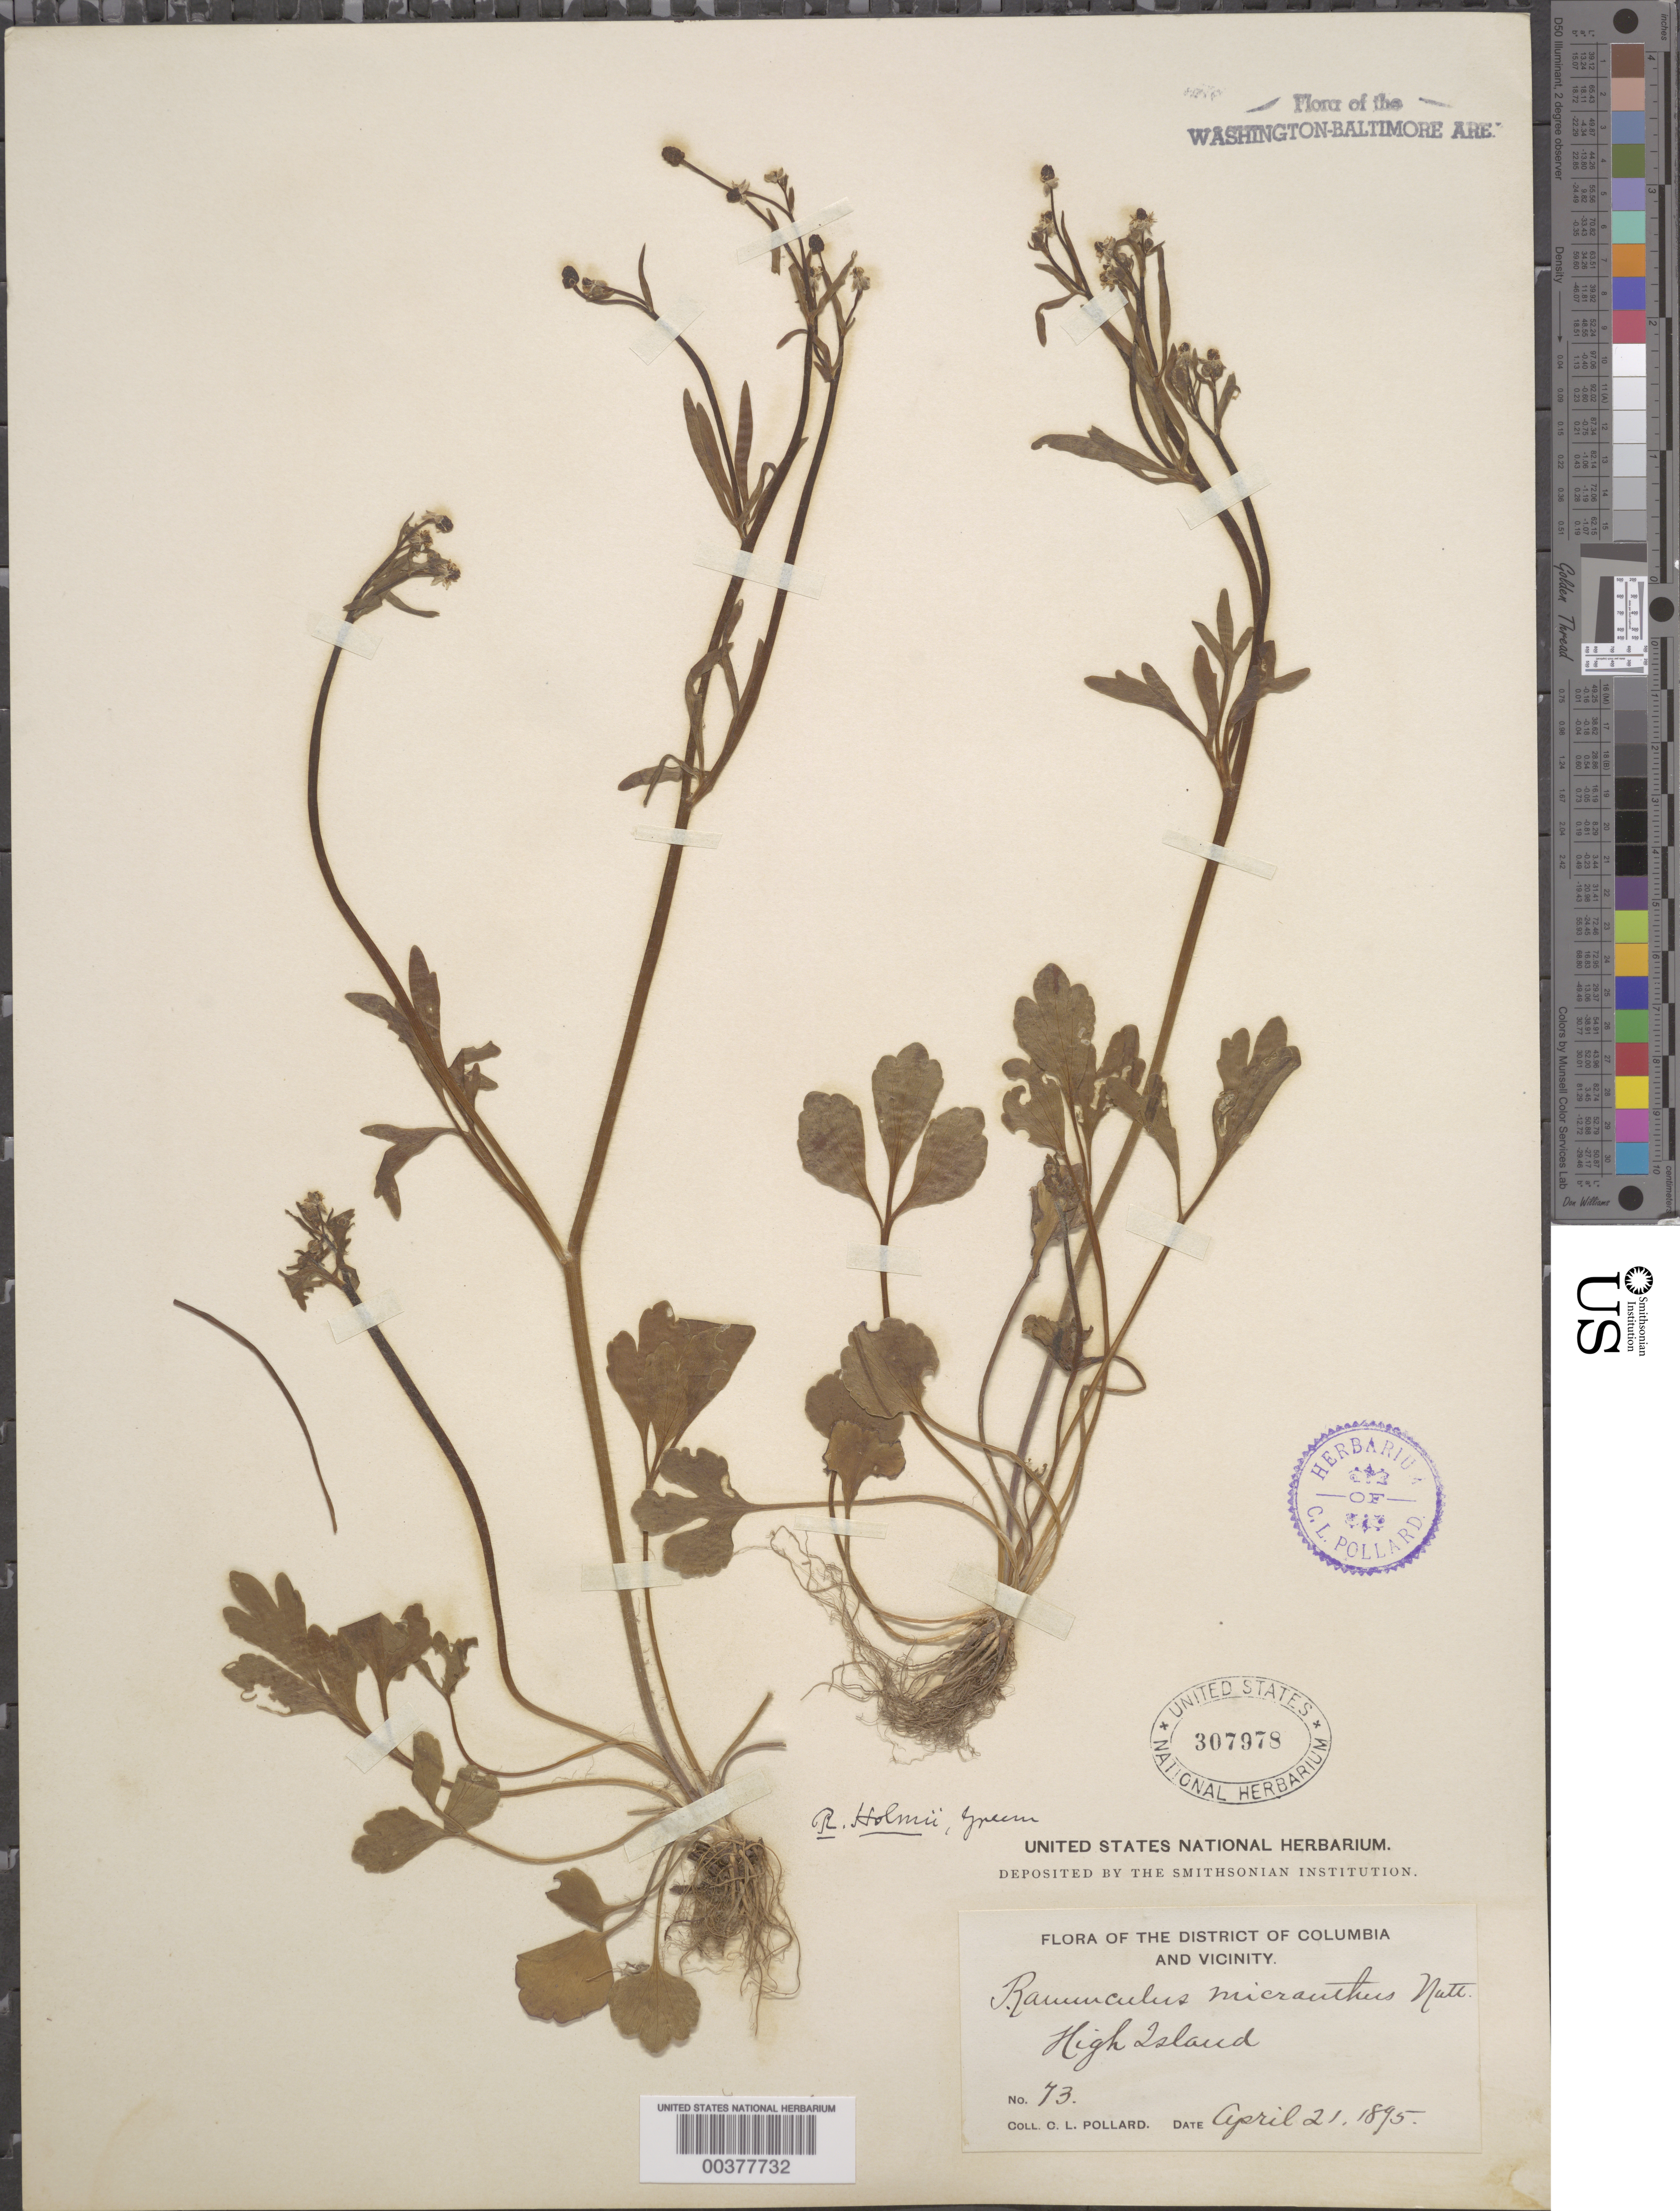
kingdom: Plantae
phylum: Tracheophyta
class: Magnoliopsida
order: Ranunculales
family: Ranunculaceae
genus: Ranunculus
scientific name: Ranunculus micranthus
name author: Nutt.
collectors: C. L. Pollard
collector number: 73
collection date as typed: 21 Apr 1895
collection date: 1895-04-21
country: United States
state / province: Maryland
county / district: Montgomery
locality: High Island C. & O. Canal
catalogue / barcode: US 307978